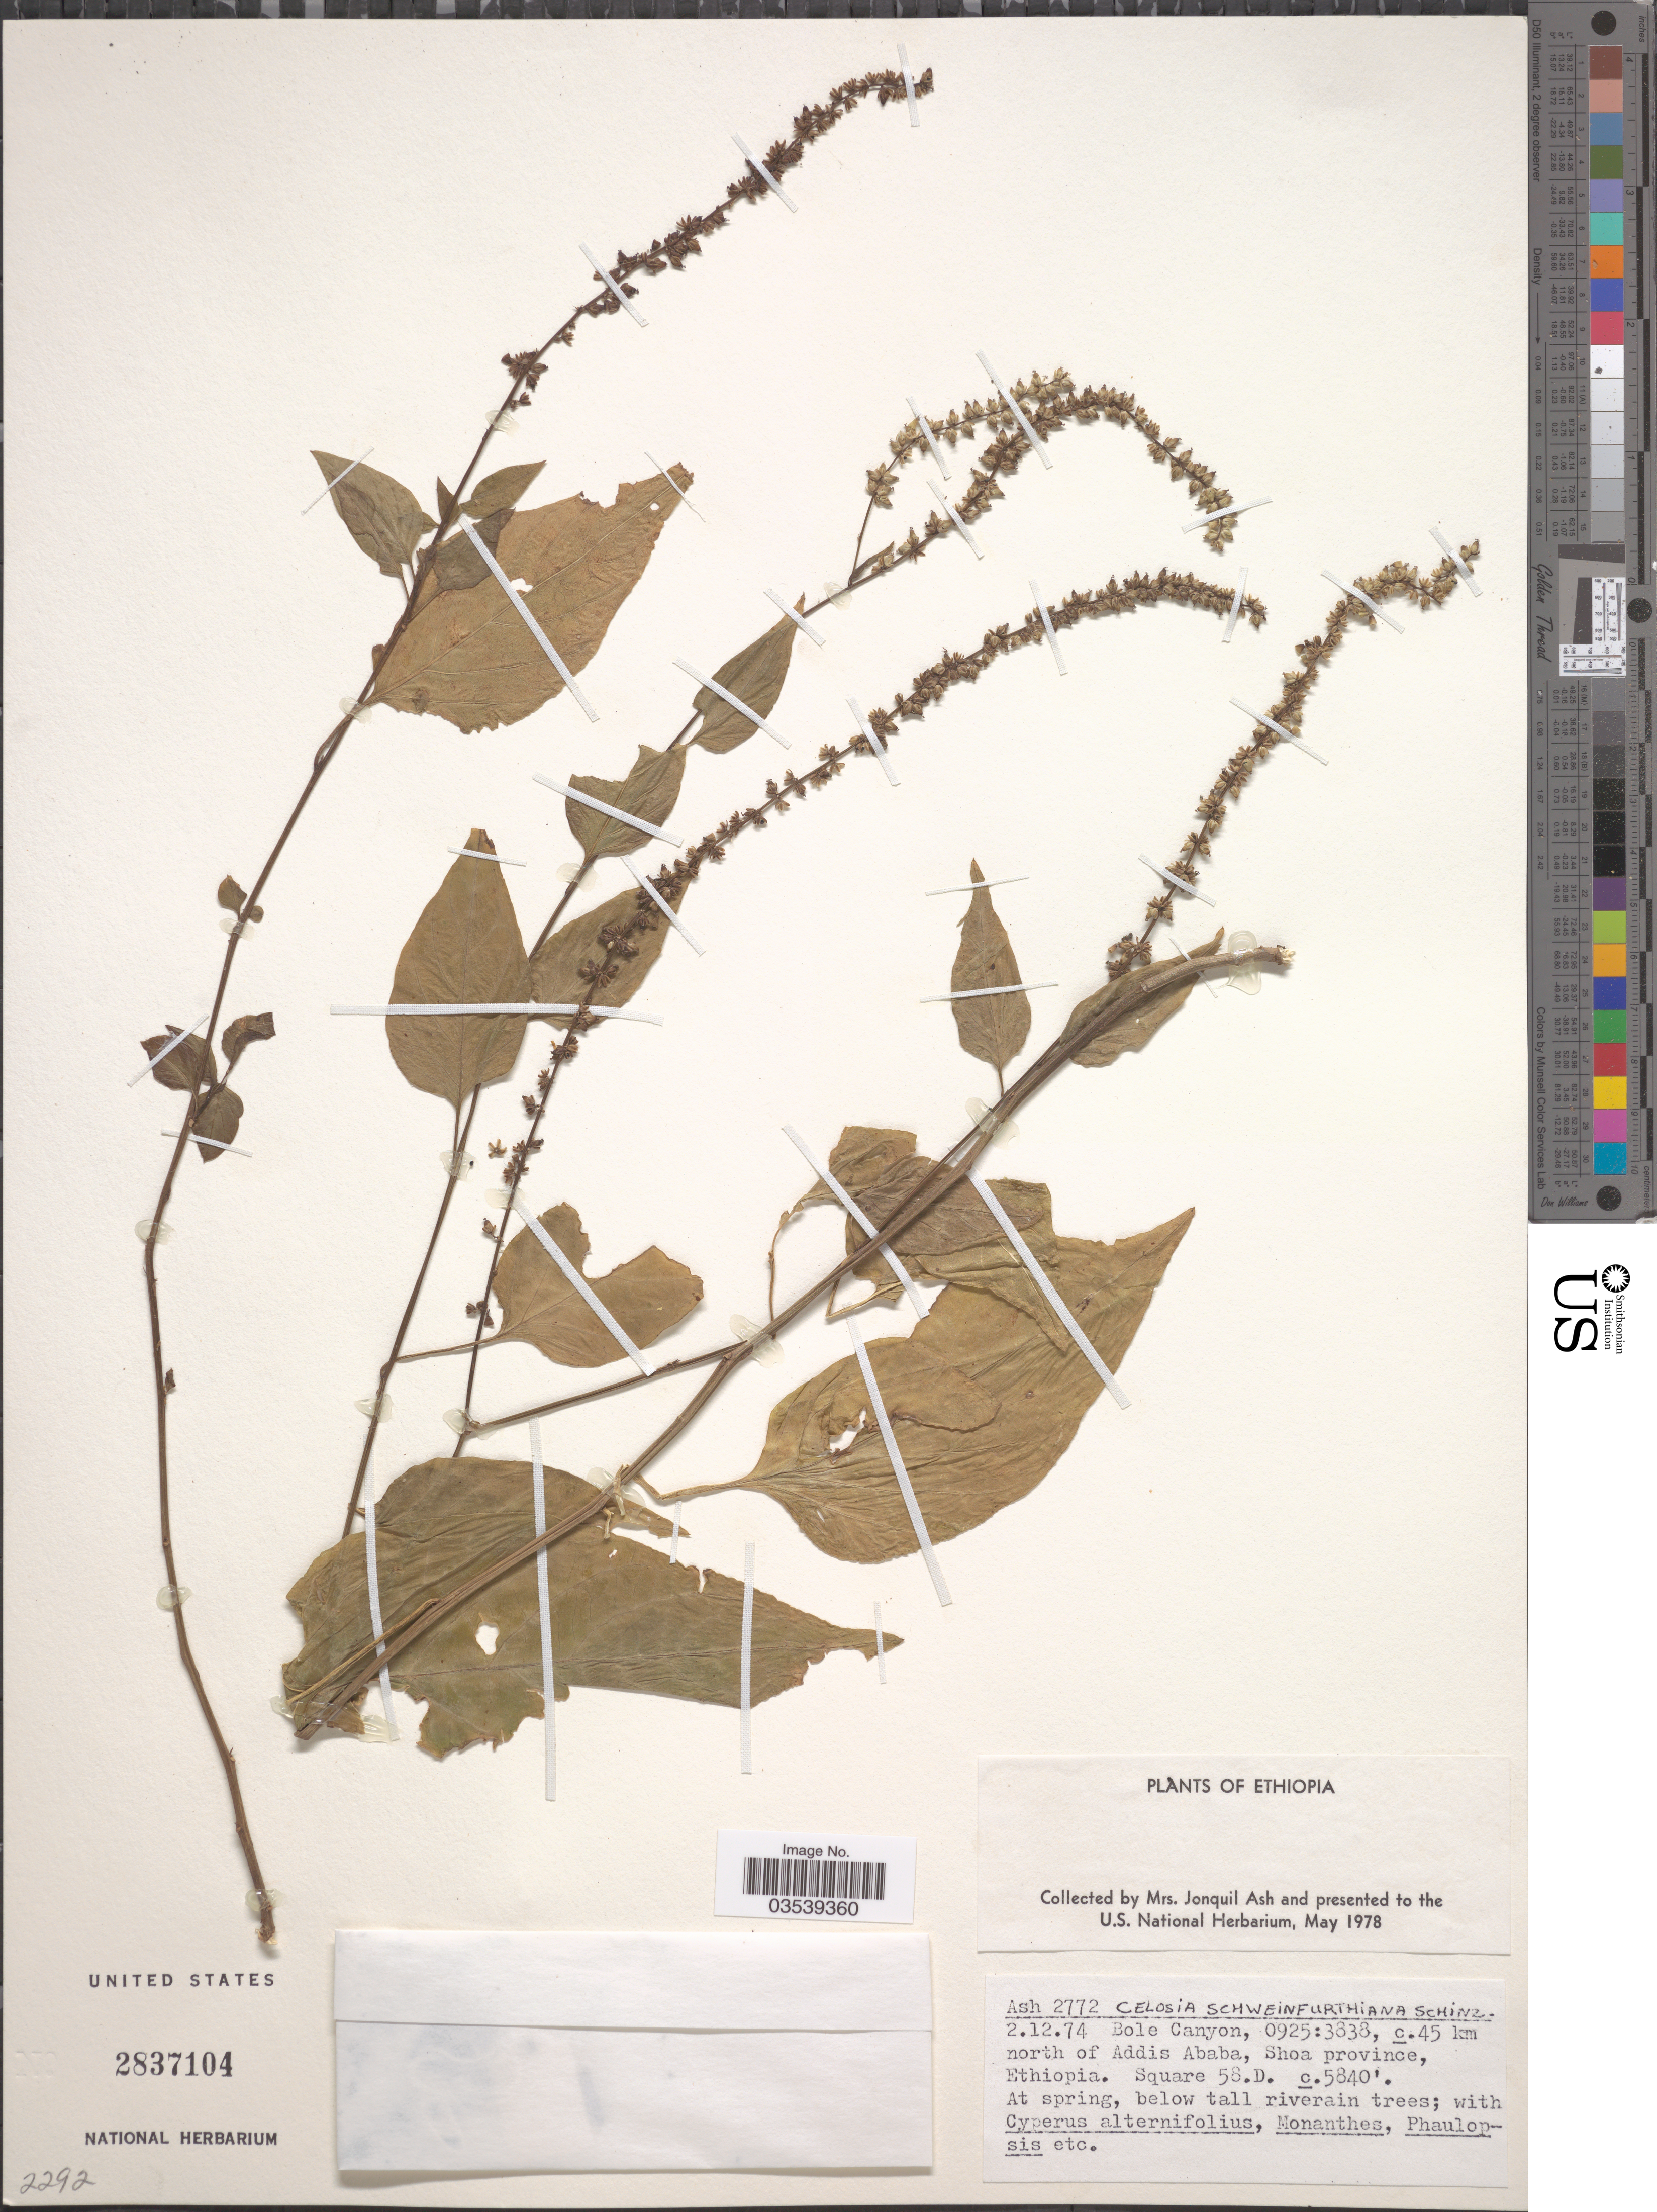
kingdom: Plantae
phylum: Tracheophyta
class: Magnoliopsida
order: Caryophyllales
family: Amaranthaceae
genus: Celosia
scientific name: Celosia schweinfurthiana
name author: Schinz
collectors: J. Ash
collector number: Ash 2772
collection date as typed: Transcribed d/m/y: 2/12/74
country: Ethiopia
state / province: Addis Ababa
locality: Bole Canyon, 0925:3838, c. 45 km north of Addis Ababa, Shoa Province, Square 58D.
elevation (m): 1780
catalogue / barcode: US 2837104